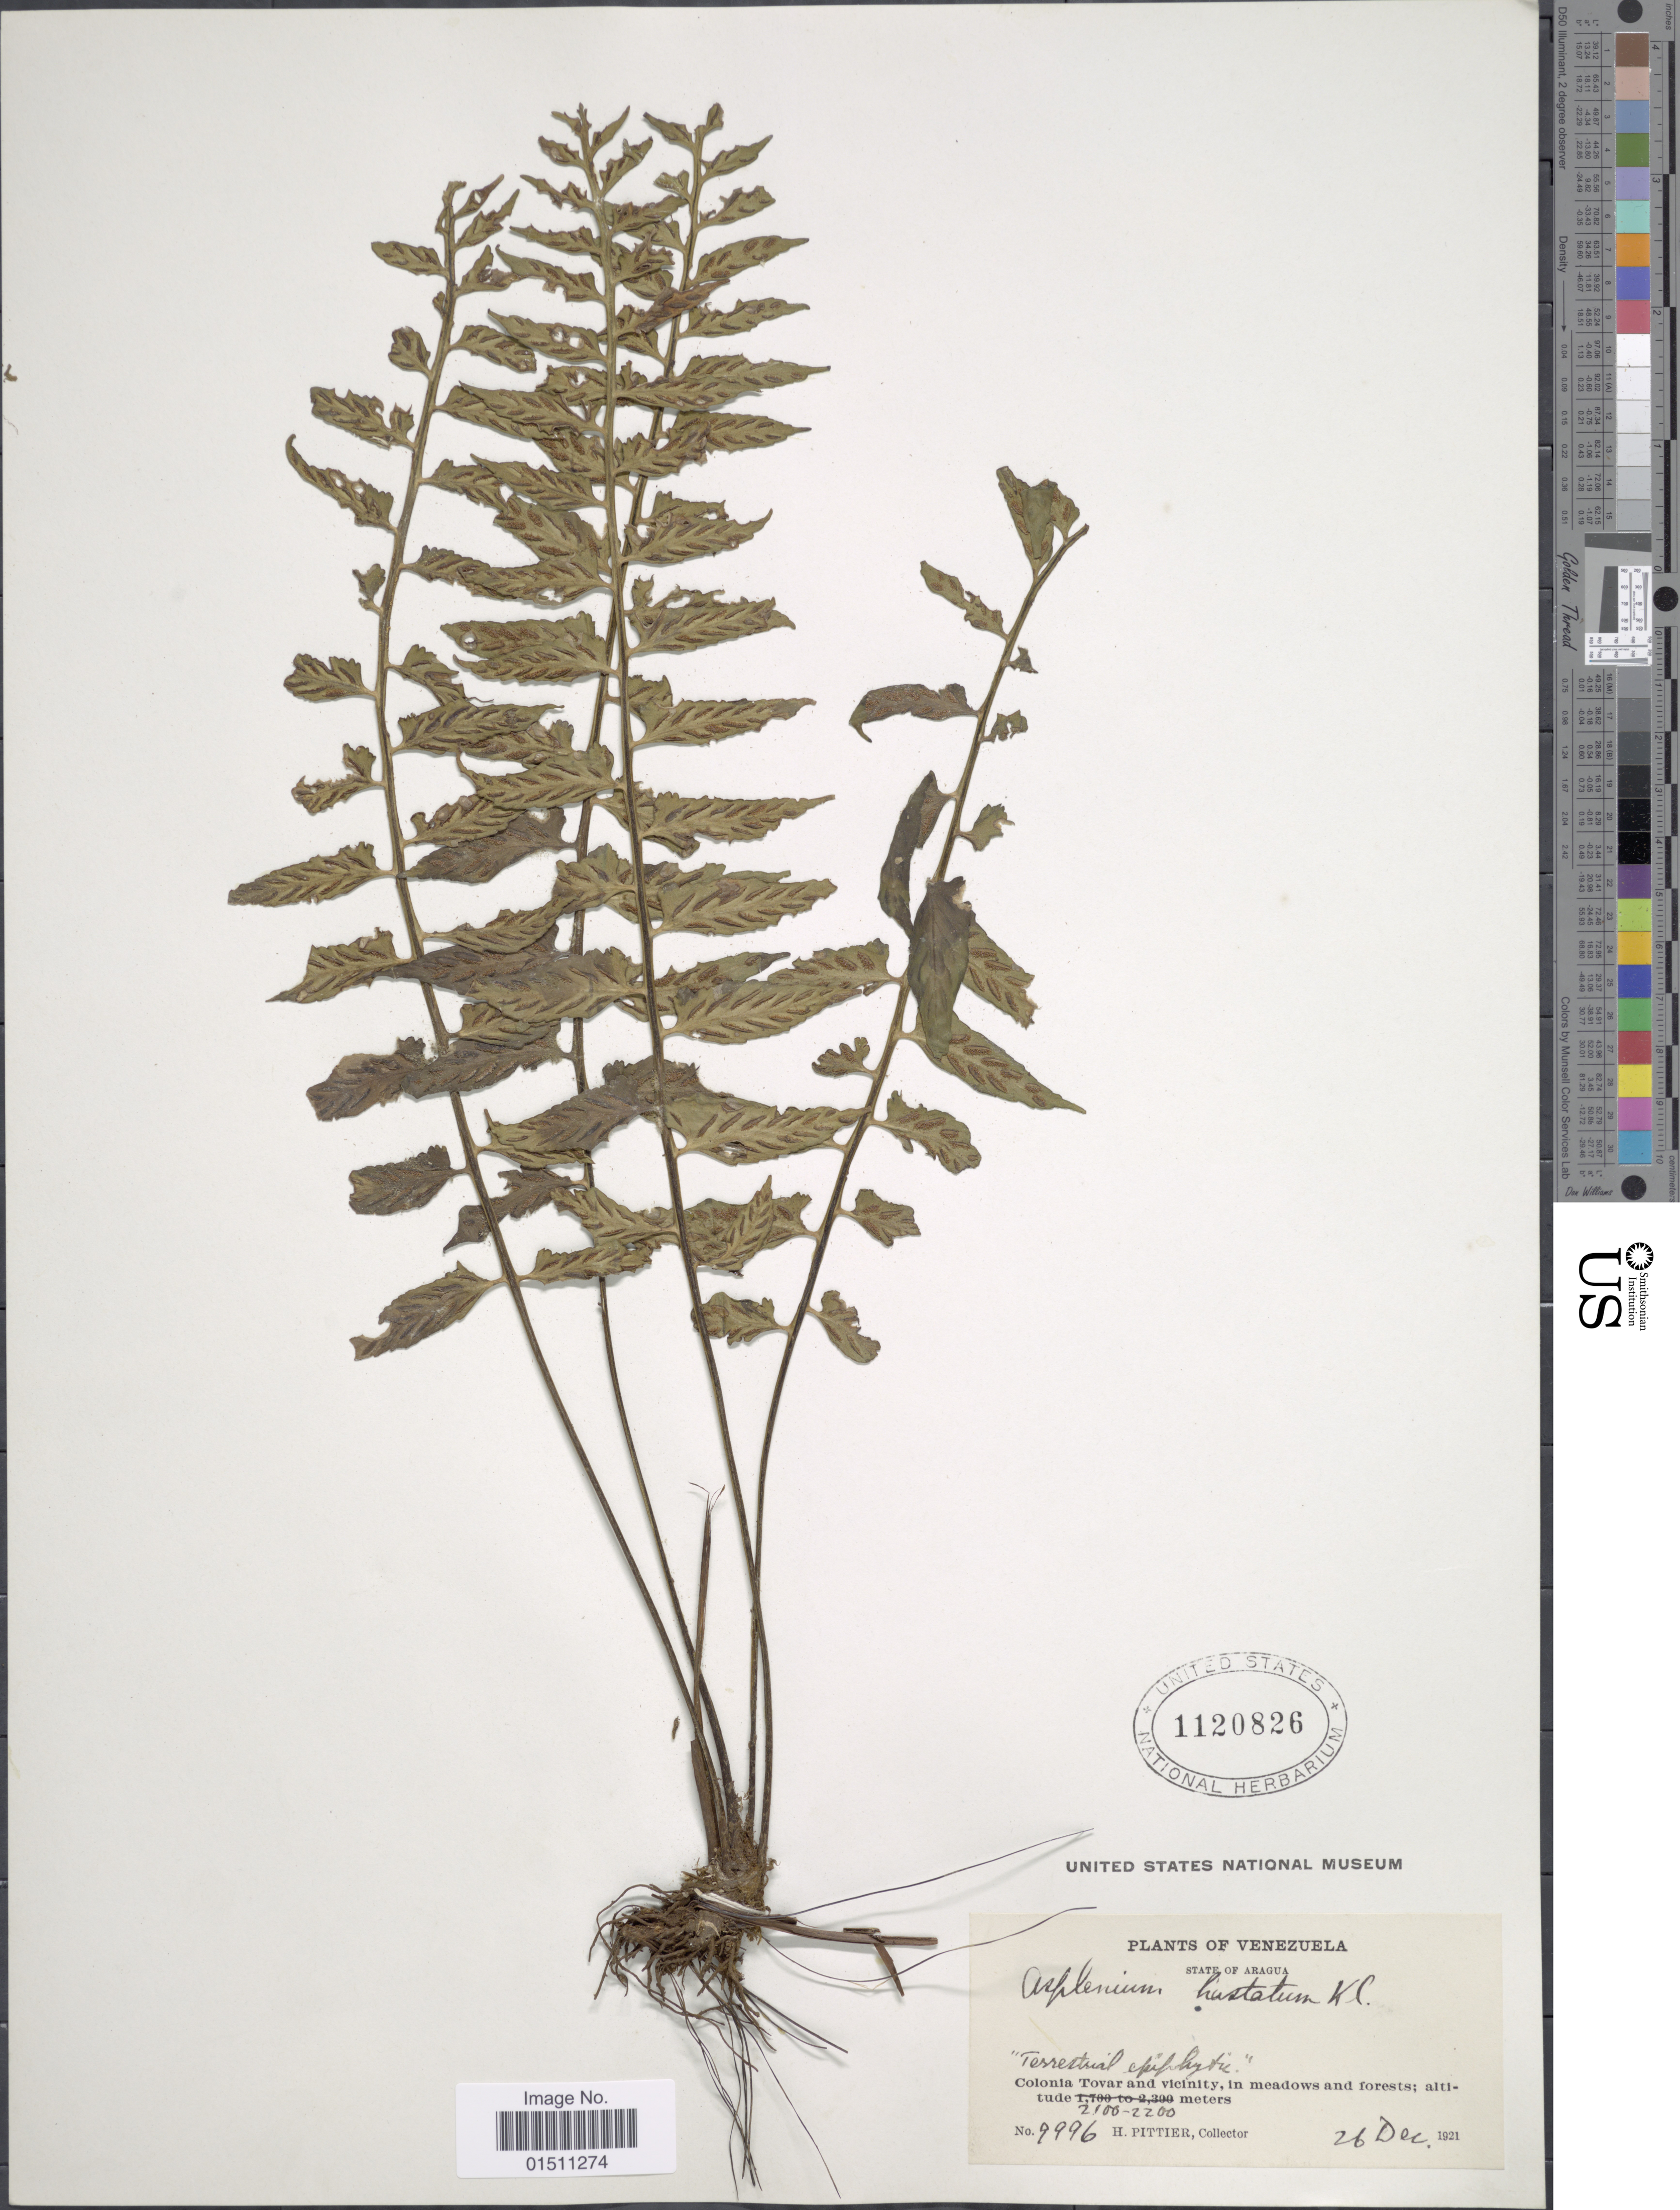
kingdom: Plantae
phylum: Tracheophyta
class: Polypodiopsida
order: Polypodiales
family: Aspleniaceae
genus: Asplenium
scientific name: Asplenium hastatum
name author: Klotzsch ex Kunze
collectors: H. F. Pittier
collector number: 9996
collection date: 1921-12-26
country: Venezuela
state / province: Aragua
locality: Venezuela, Colonia Tovar and vicinity, in meadows and forest.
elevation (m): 2100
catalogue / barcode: US 1120826